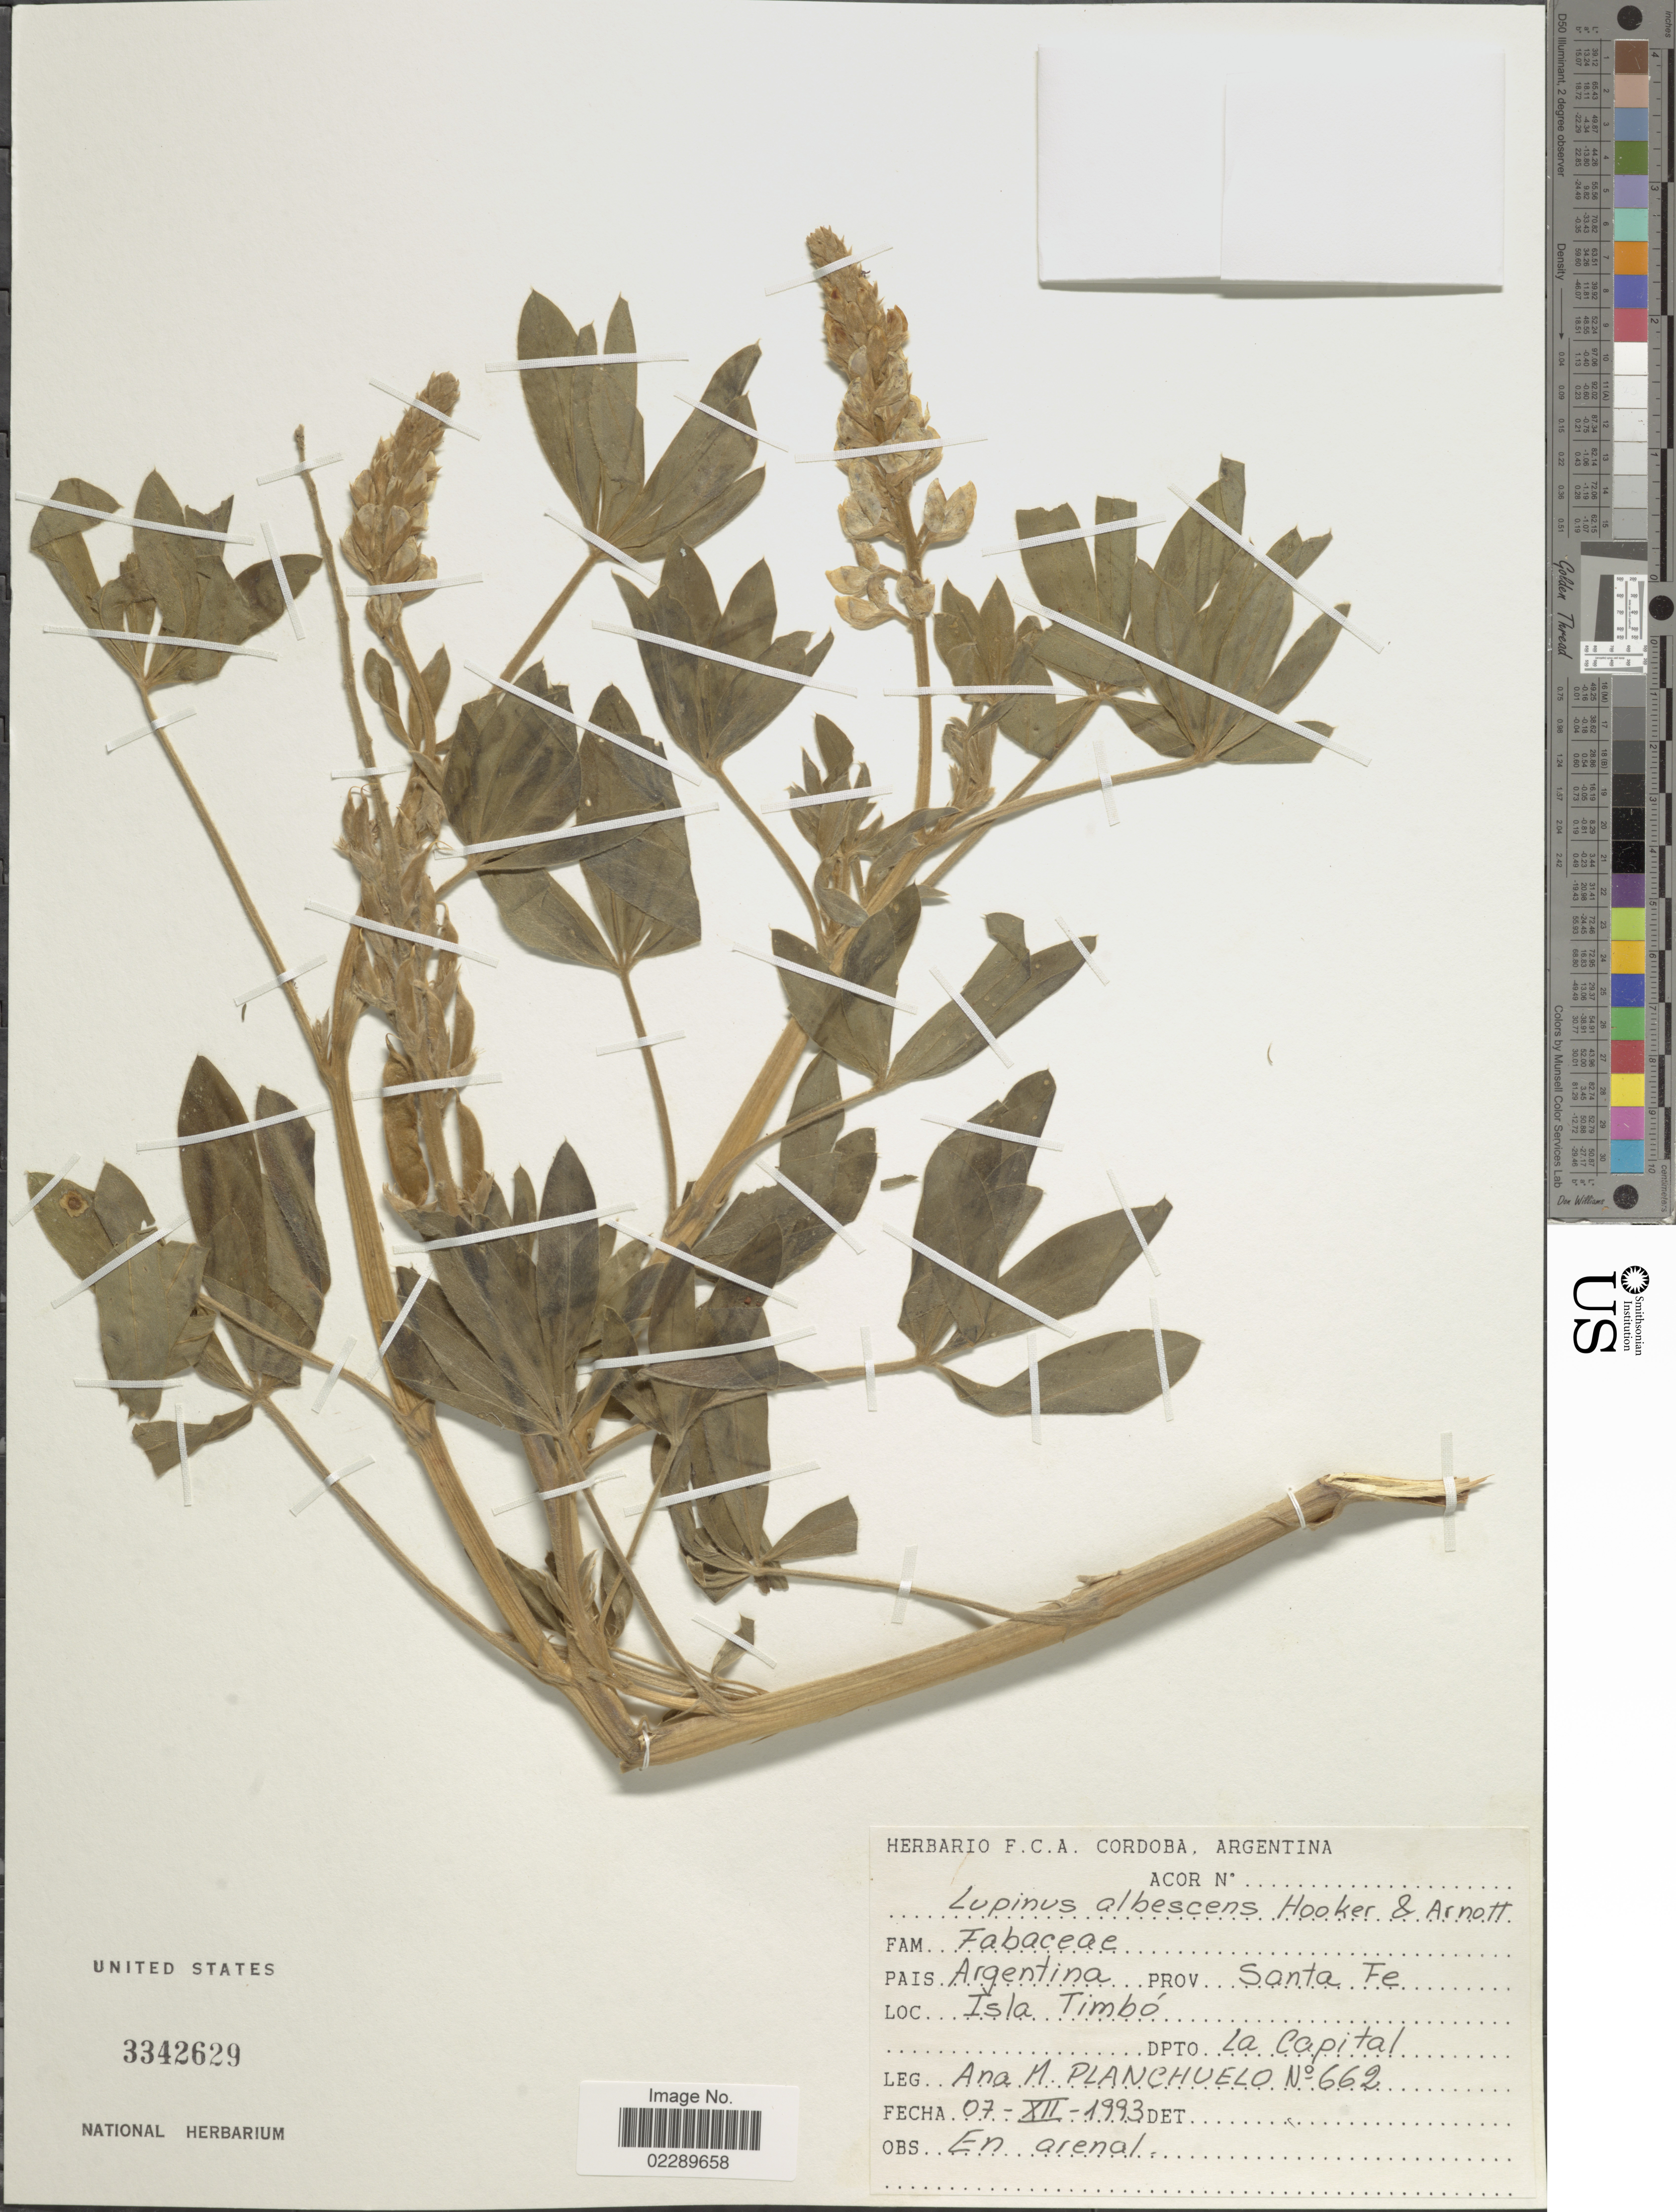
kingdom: Plantae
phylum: Tracheophyta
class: Magnoliopsida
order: Fabales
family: Fabaceae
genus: Lupinus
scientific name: Lupinus albescens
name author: Hook. & Arn.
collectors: A. M. Planchuelo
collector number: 662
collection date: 1993-12-07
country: Argentina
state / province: Santa Fe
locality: Prov. Santa Fe. Isla Timbó. Dpto. La Capital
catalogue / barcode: US 3342629